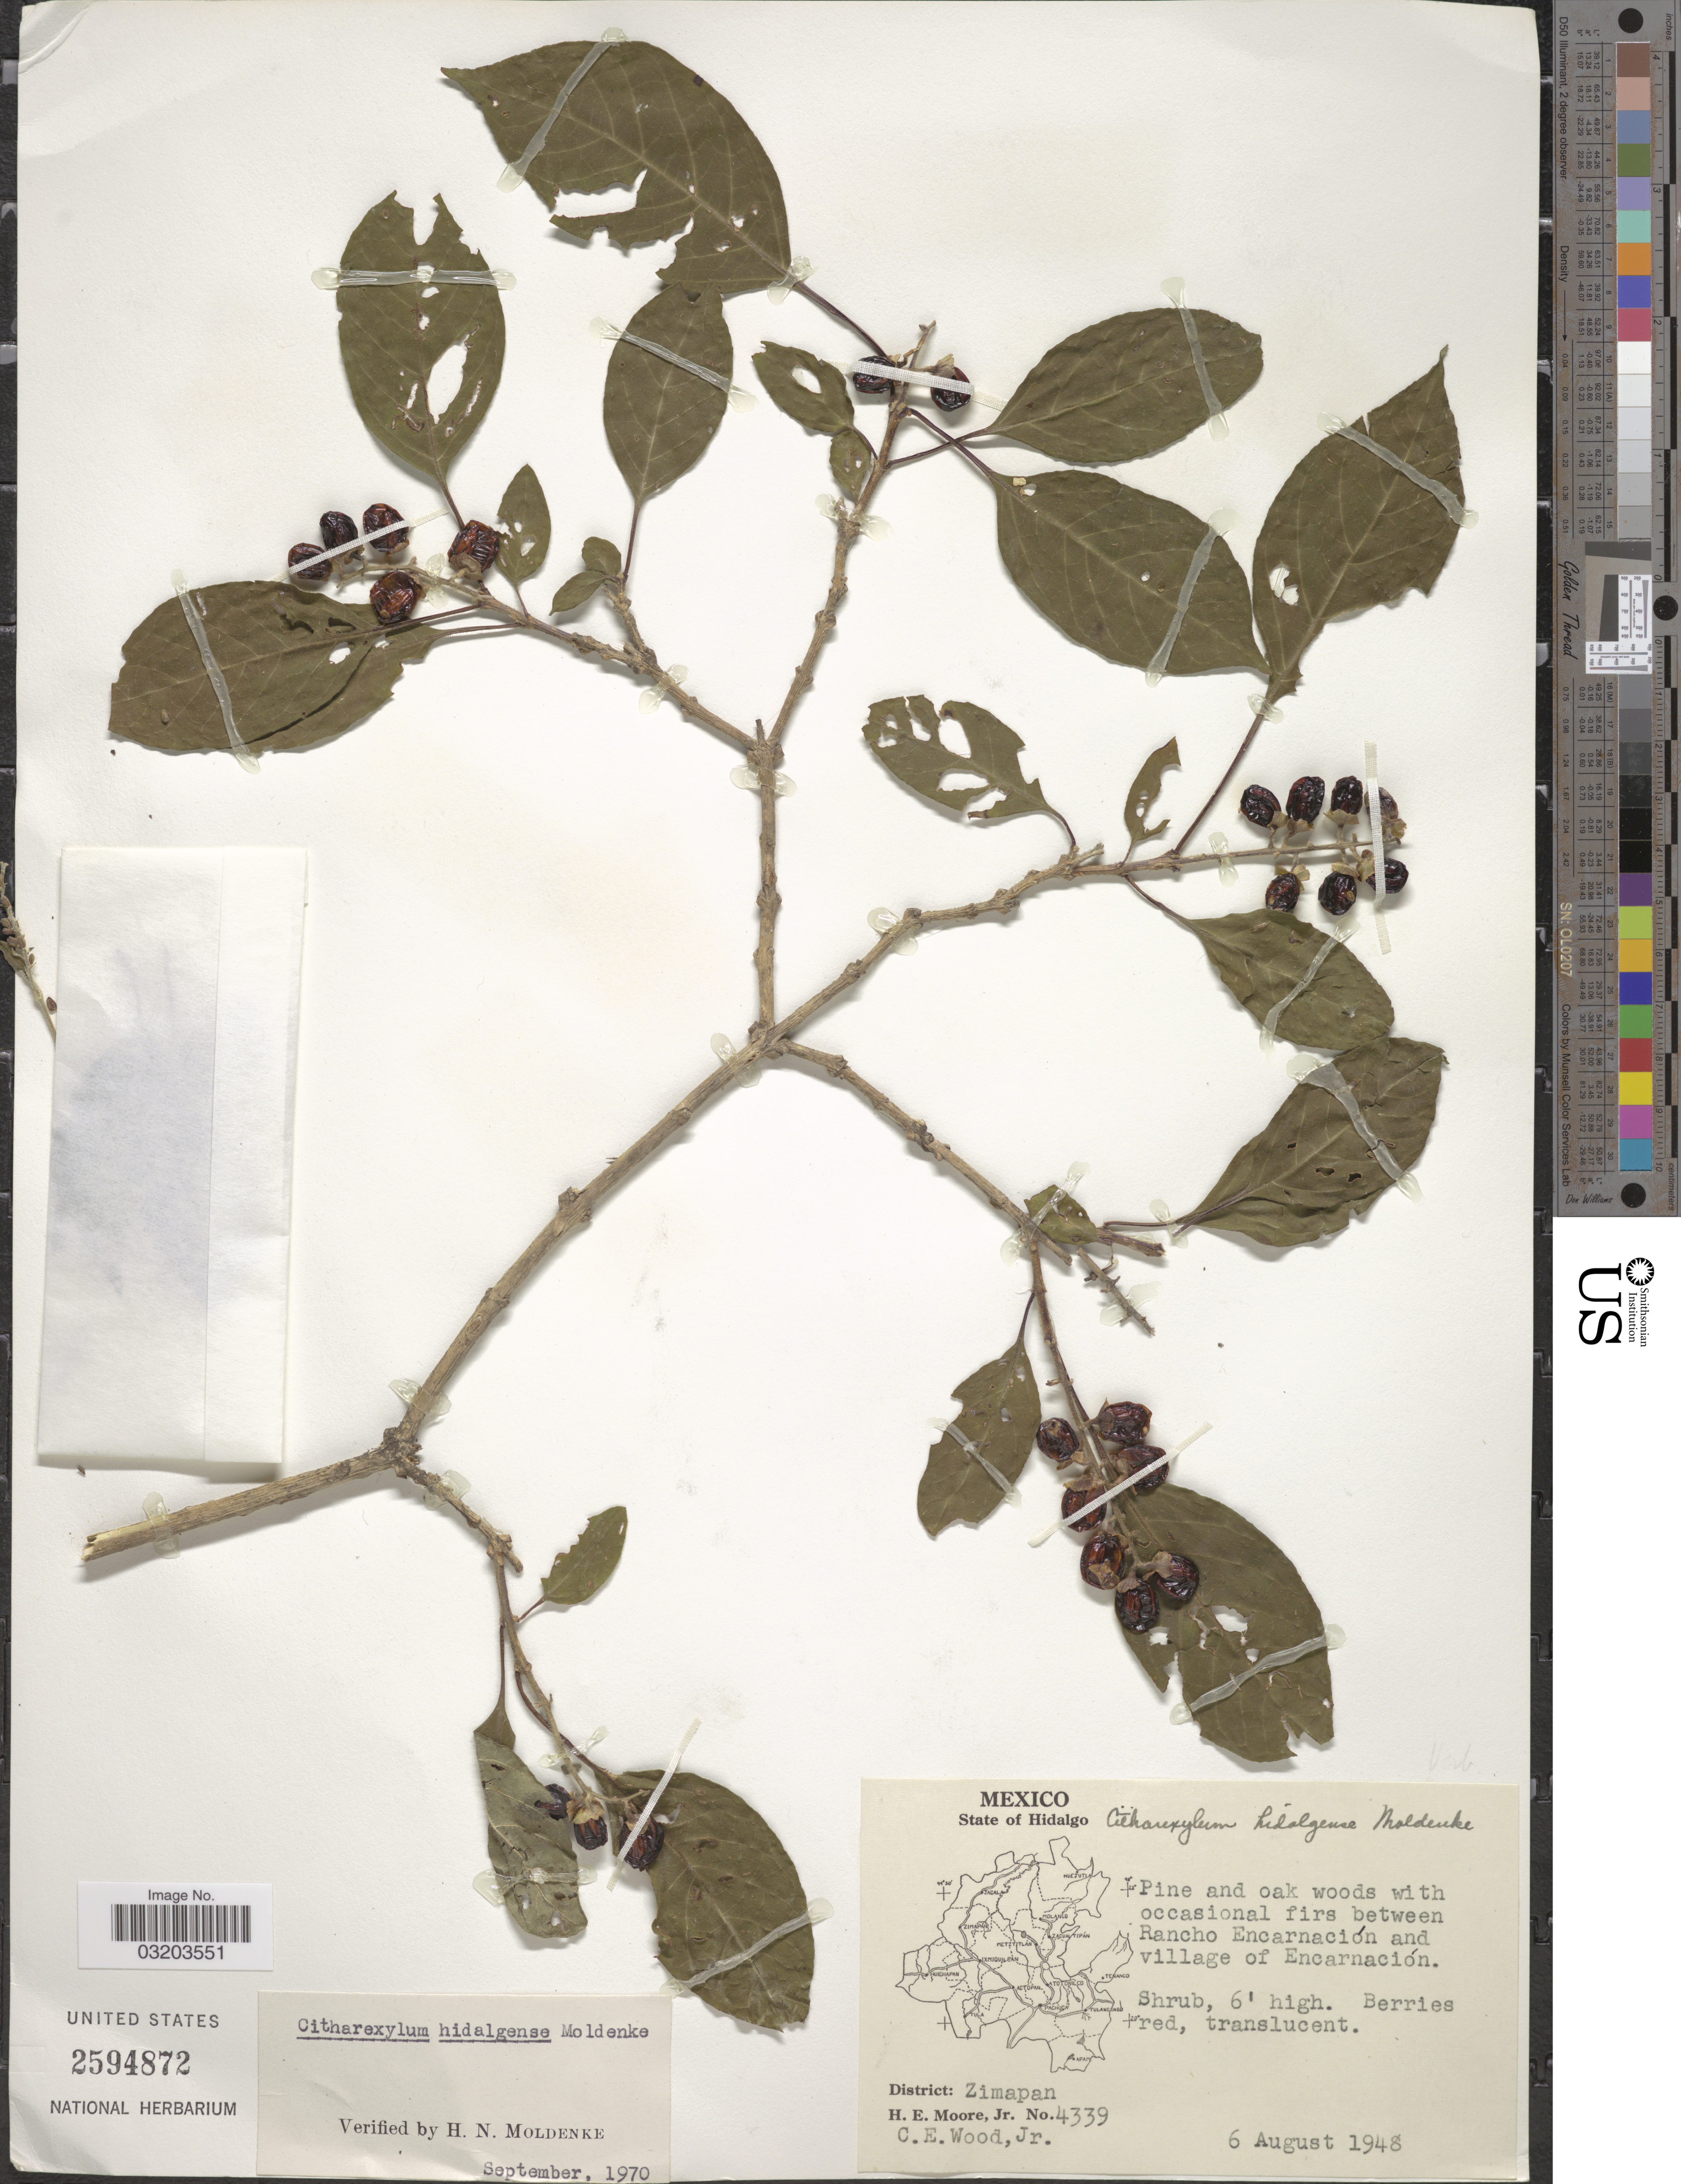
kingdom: Plantae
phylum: Tracheophyta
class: Magnoliopsida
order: Lamiales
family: Verbenaceae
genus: Citharexylum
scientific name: Citharexylum hidalgense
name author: Moldenke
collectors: H. Moore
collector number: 4339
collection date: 1948-08-06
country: Mexico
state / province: Hidalgo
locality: Between Rancho Encarnación and village of Encarnación. District: Zimapan.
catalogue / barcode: US 2594872